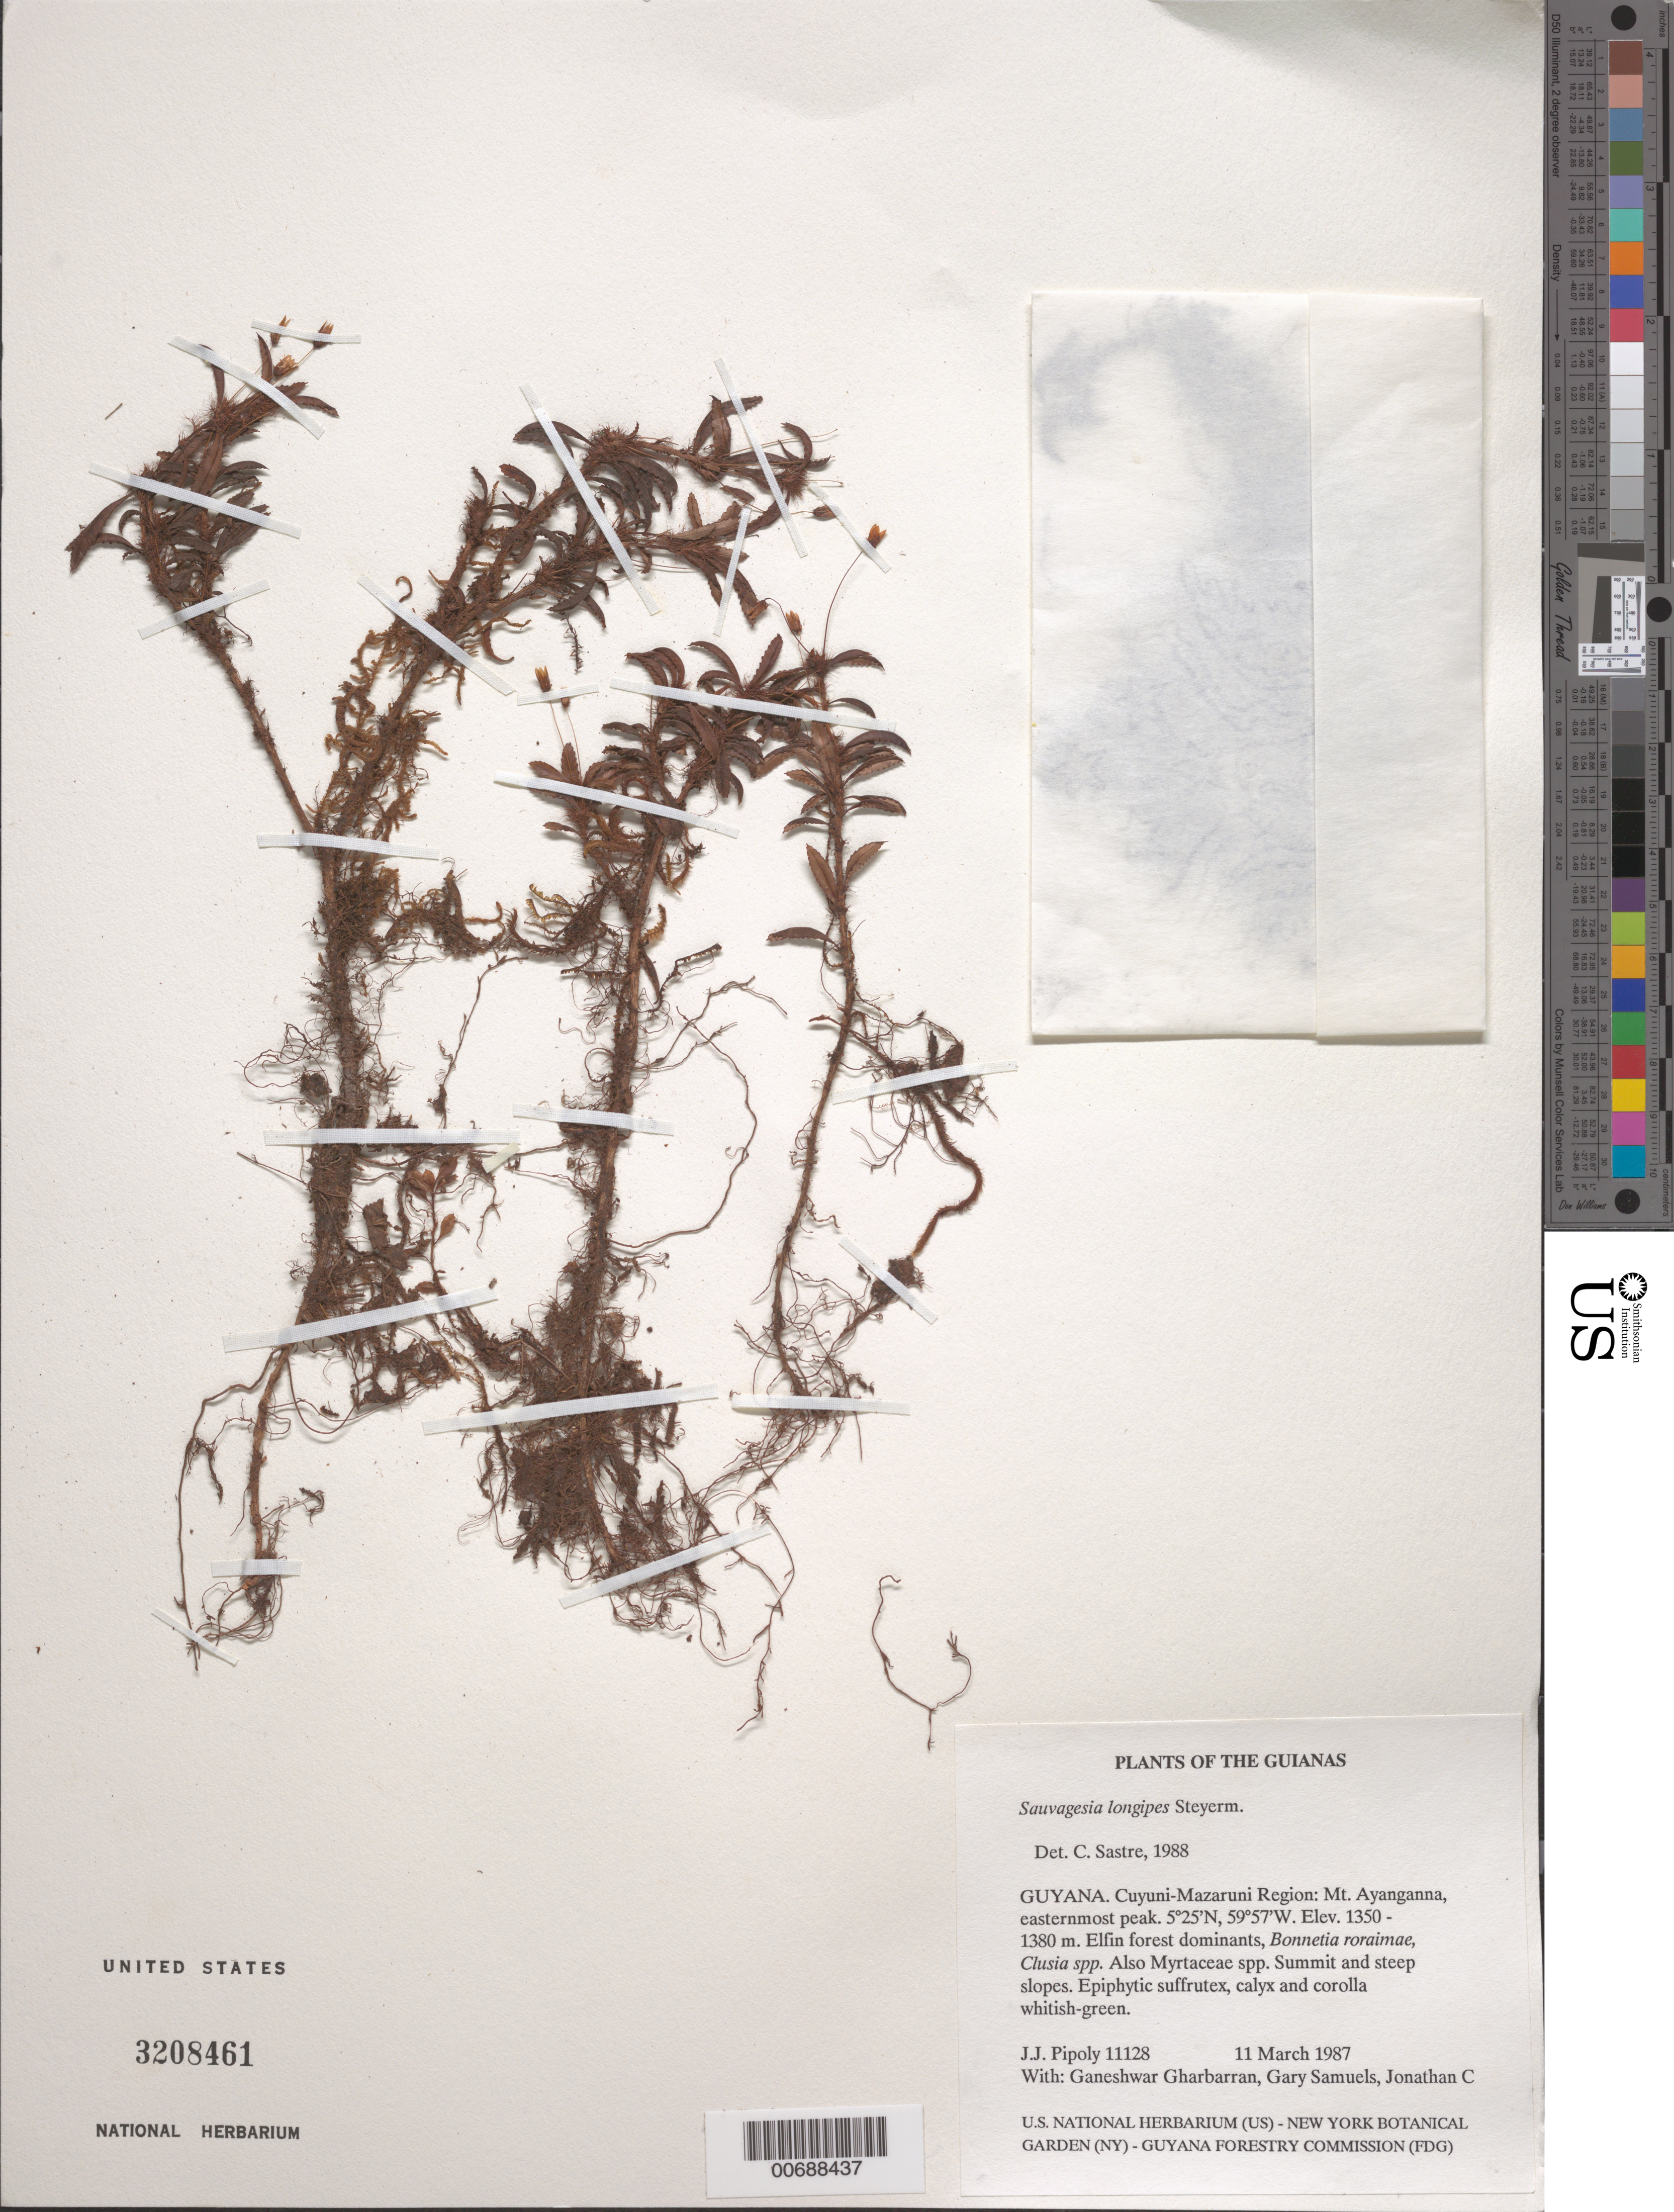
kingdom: Plantae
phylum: Tracheophyta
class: Magnoliopsida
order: Malpighiales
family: Ochnaceae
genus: Sauvagesia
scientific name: Sauvagesia longipes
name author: Steyerm.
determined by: Sastre, C. H. L.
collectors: J. J. Pipoly, G. Gharbarran, G. Samuels & J. Chin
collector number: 11128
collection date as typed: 11 March 1987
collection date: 1987-03-11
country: Guyana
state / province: Cuyuni-Mazaruni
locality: Mt. Ayanganna, easternmost peak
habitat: Summit and steep slopes. Elfin forest dominated by Bonnetia roraimae, Clusia spp., various Myrtaceae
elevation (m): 1350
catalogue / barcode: US 3208461